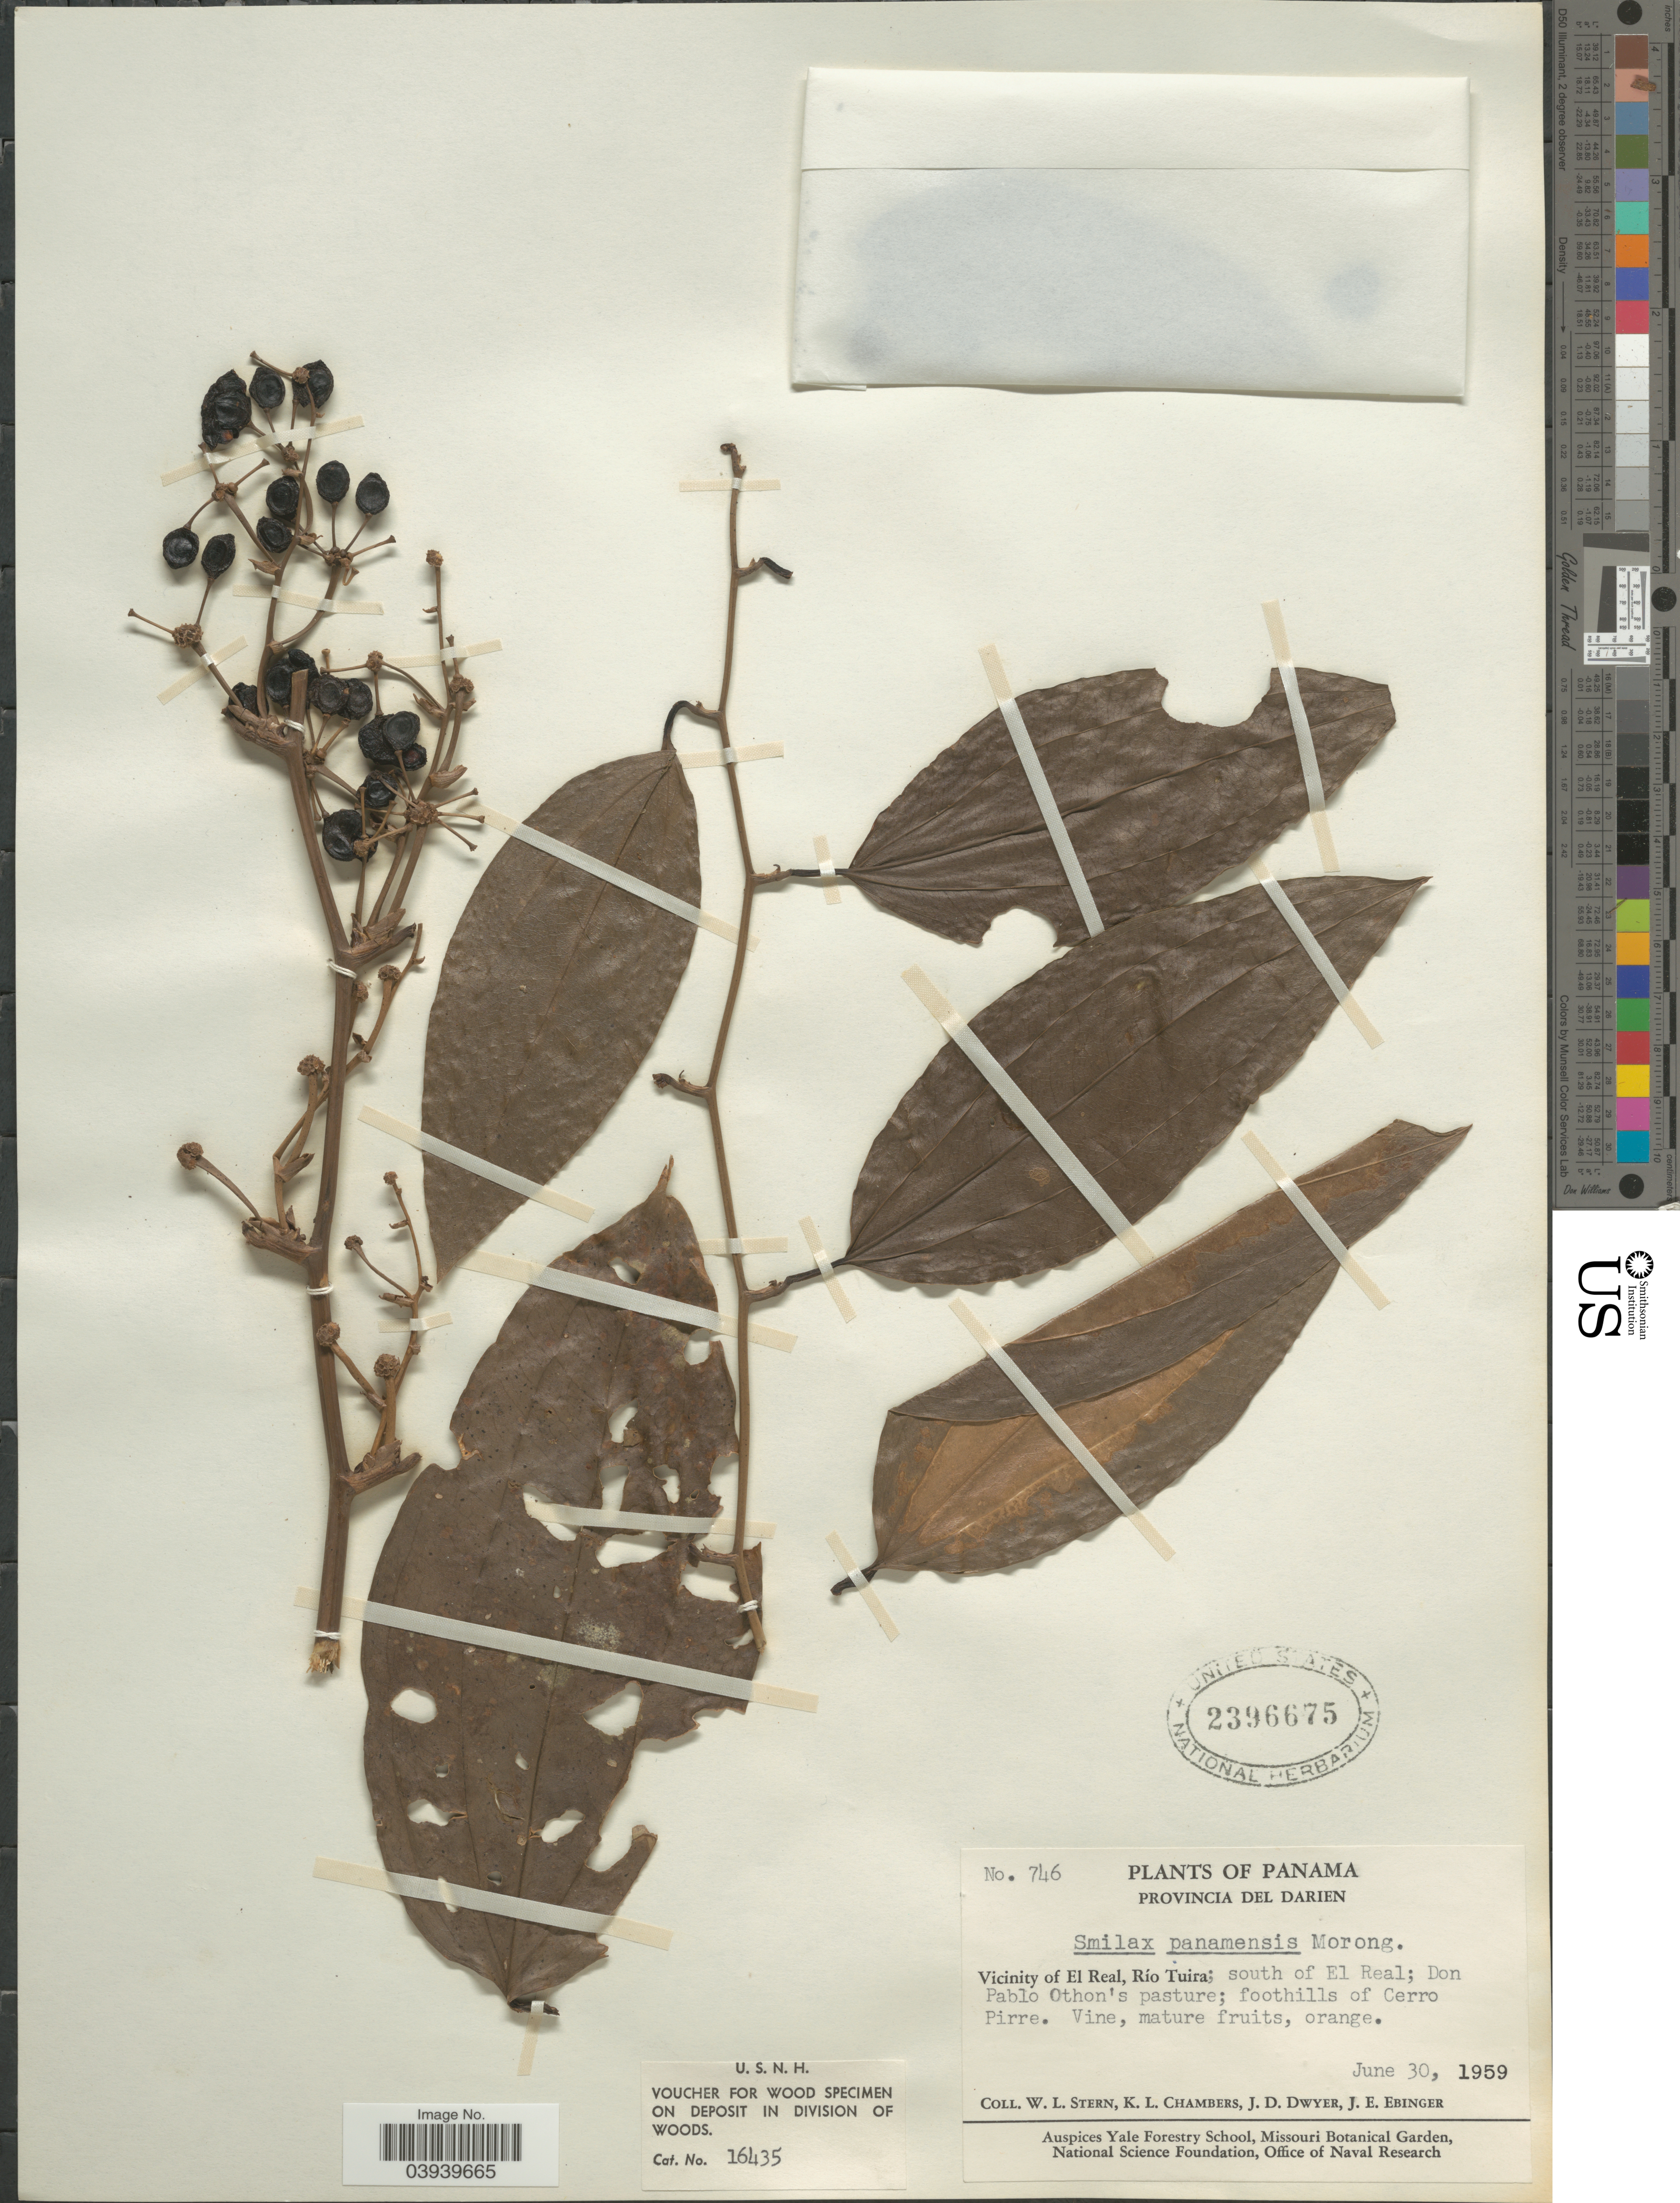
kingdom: Plantae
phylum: Tracheophyta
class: Liliopsida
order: Liliales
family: Smilacaceae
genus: Smilax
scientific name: Smilax panamensis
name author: Morong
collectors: W. L. Stern, K. Chambers, J. D. Dwyer & J. Ebinger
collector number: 746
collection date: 1959-06-30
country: Panama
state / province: Darien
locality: Vicinity of El Real, Río Tuira; south of El Real; Don Pablo Othon's pasture; foothills of Cerro Pirre.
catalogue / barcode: US 2396675